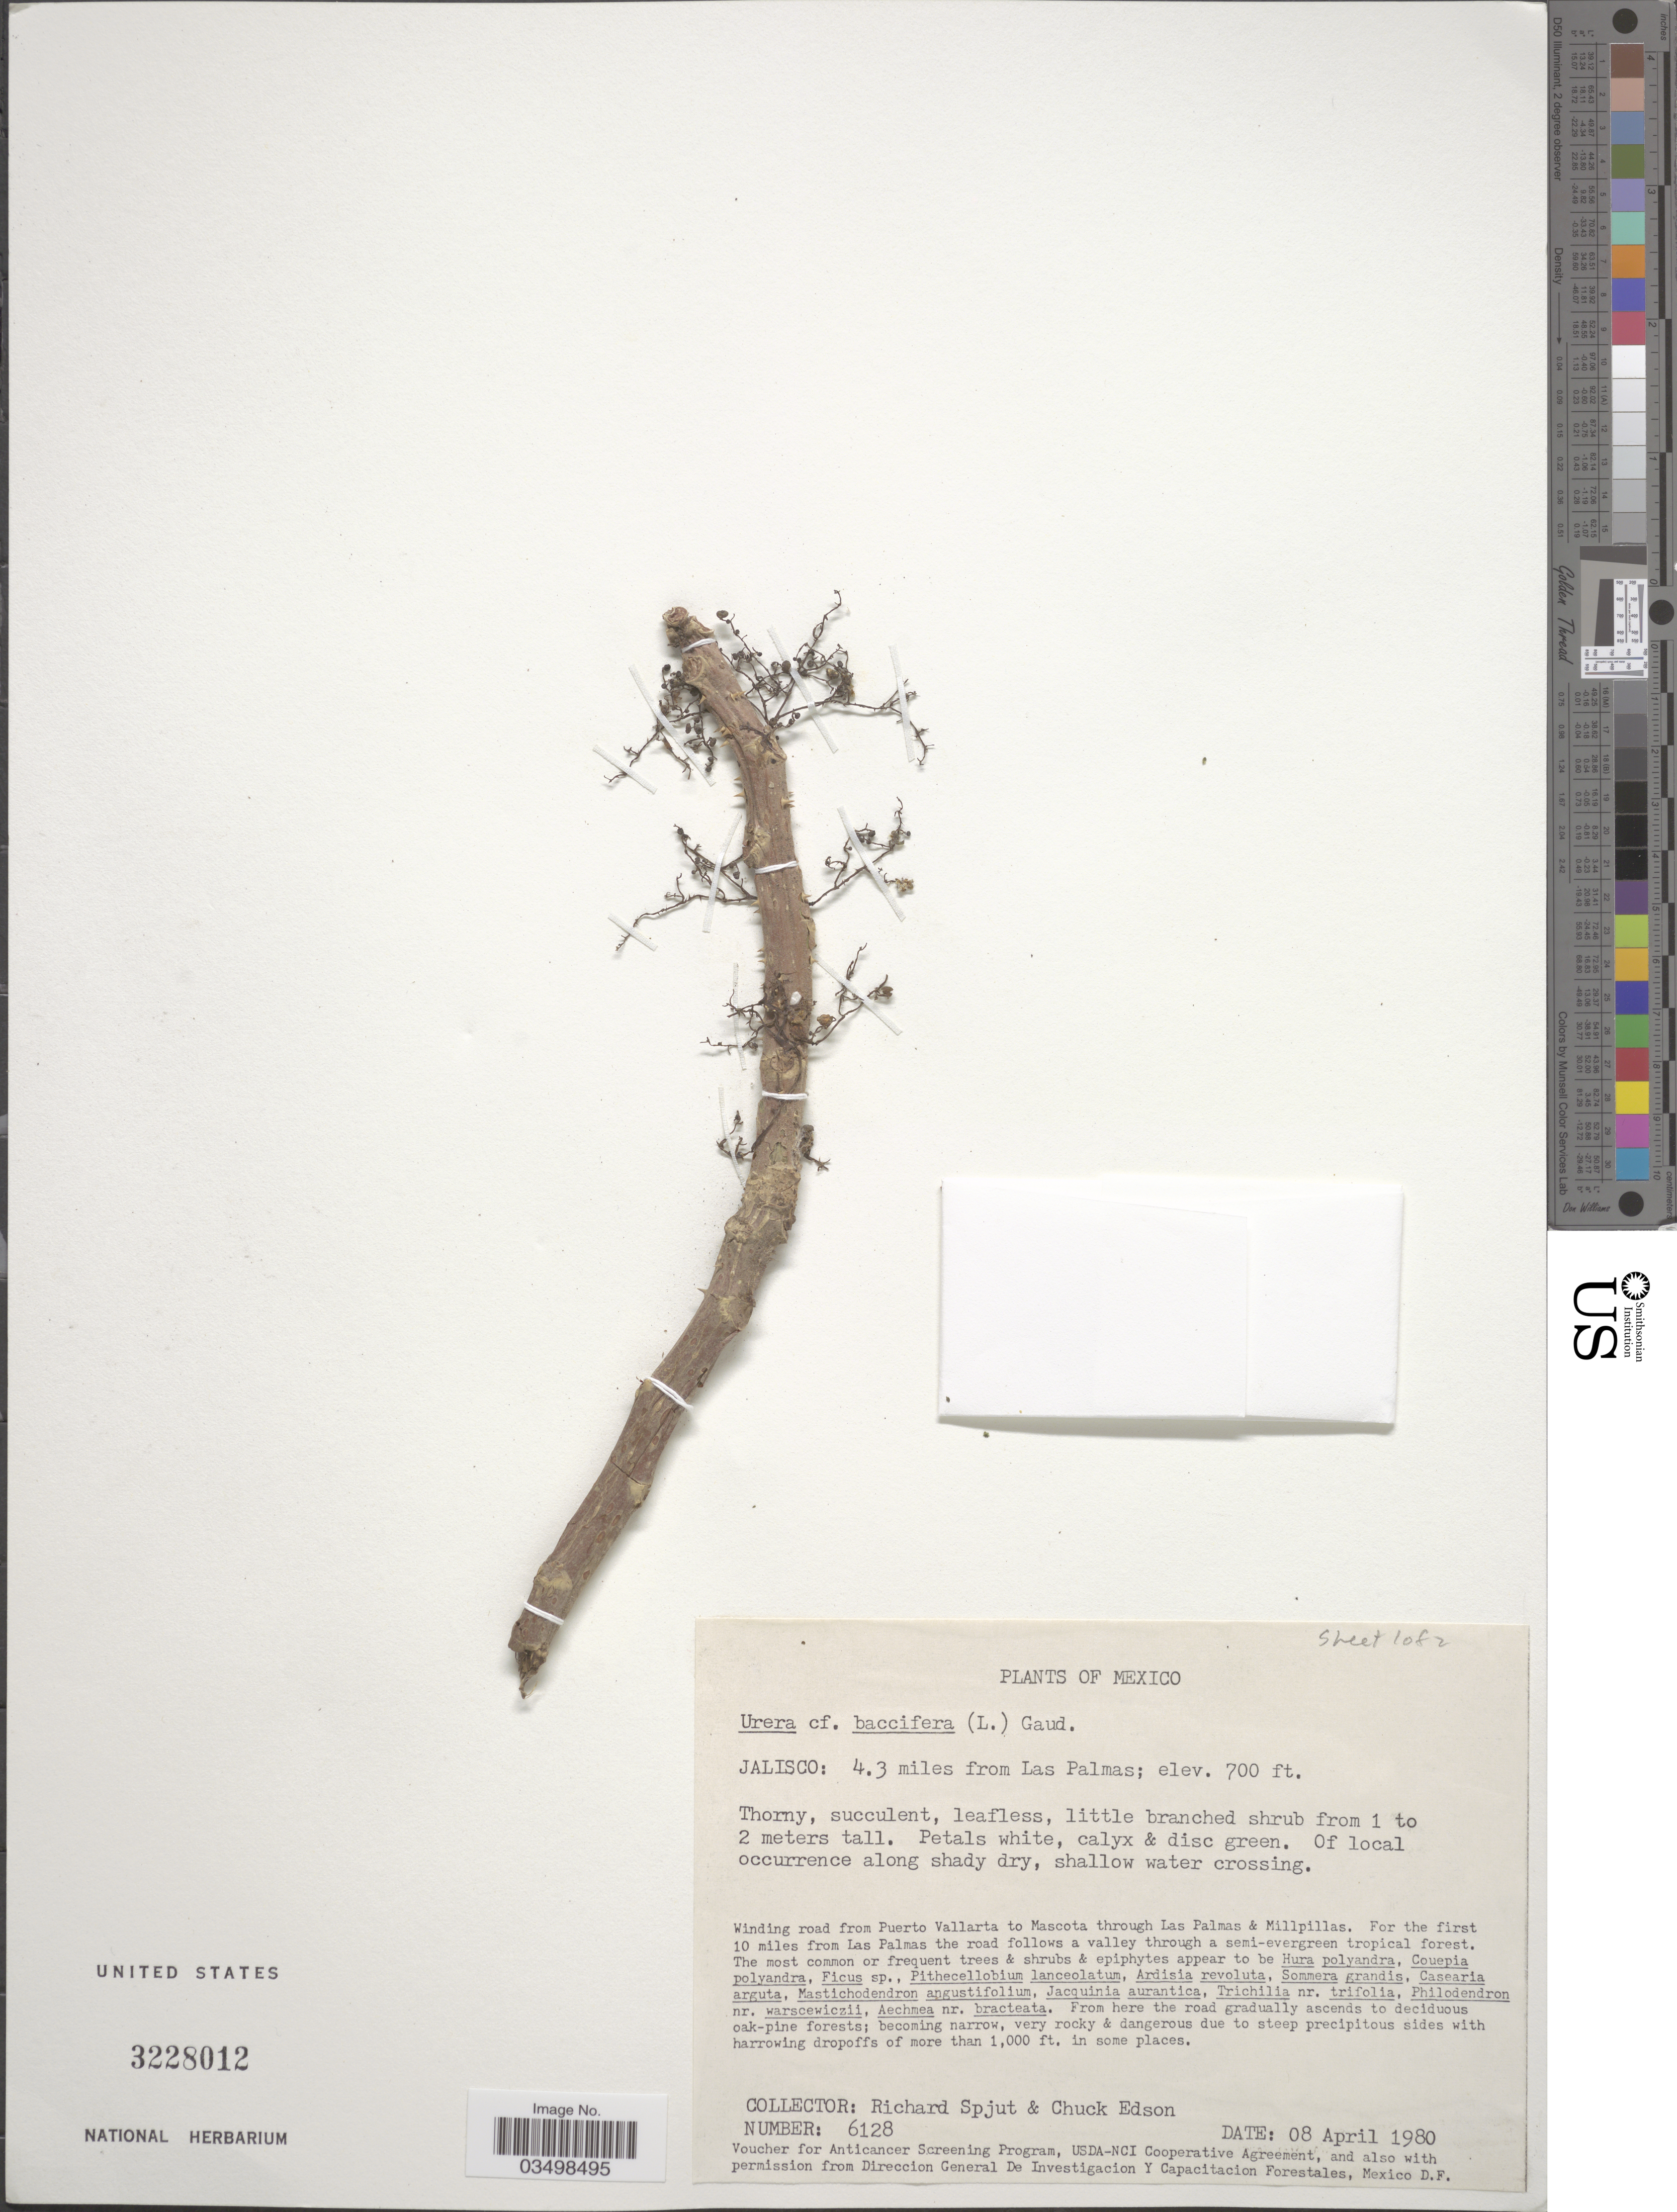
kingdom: Plantae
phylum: Tracheophyta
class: Magnoliopsida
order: Rosales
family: Urticaceae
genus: Urera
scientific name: Urera baccifera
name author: (L.) Gaudich. ex Wedd.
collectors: R. Spjut & C. Edson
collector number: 6128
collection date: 1980-04-08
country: Mexico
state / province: Jalisco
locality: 4.3 miles from Las Palmas. Winding road from Puerto Vallarta to Mascota through Las Palmas & Millpillas. For the first 10 miles from Las Palmas the road follows a valley through a semi-evergreen tropical forest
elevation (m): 213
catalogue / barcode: US 3228012